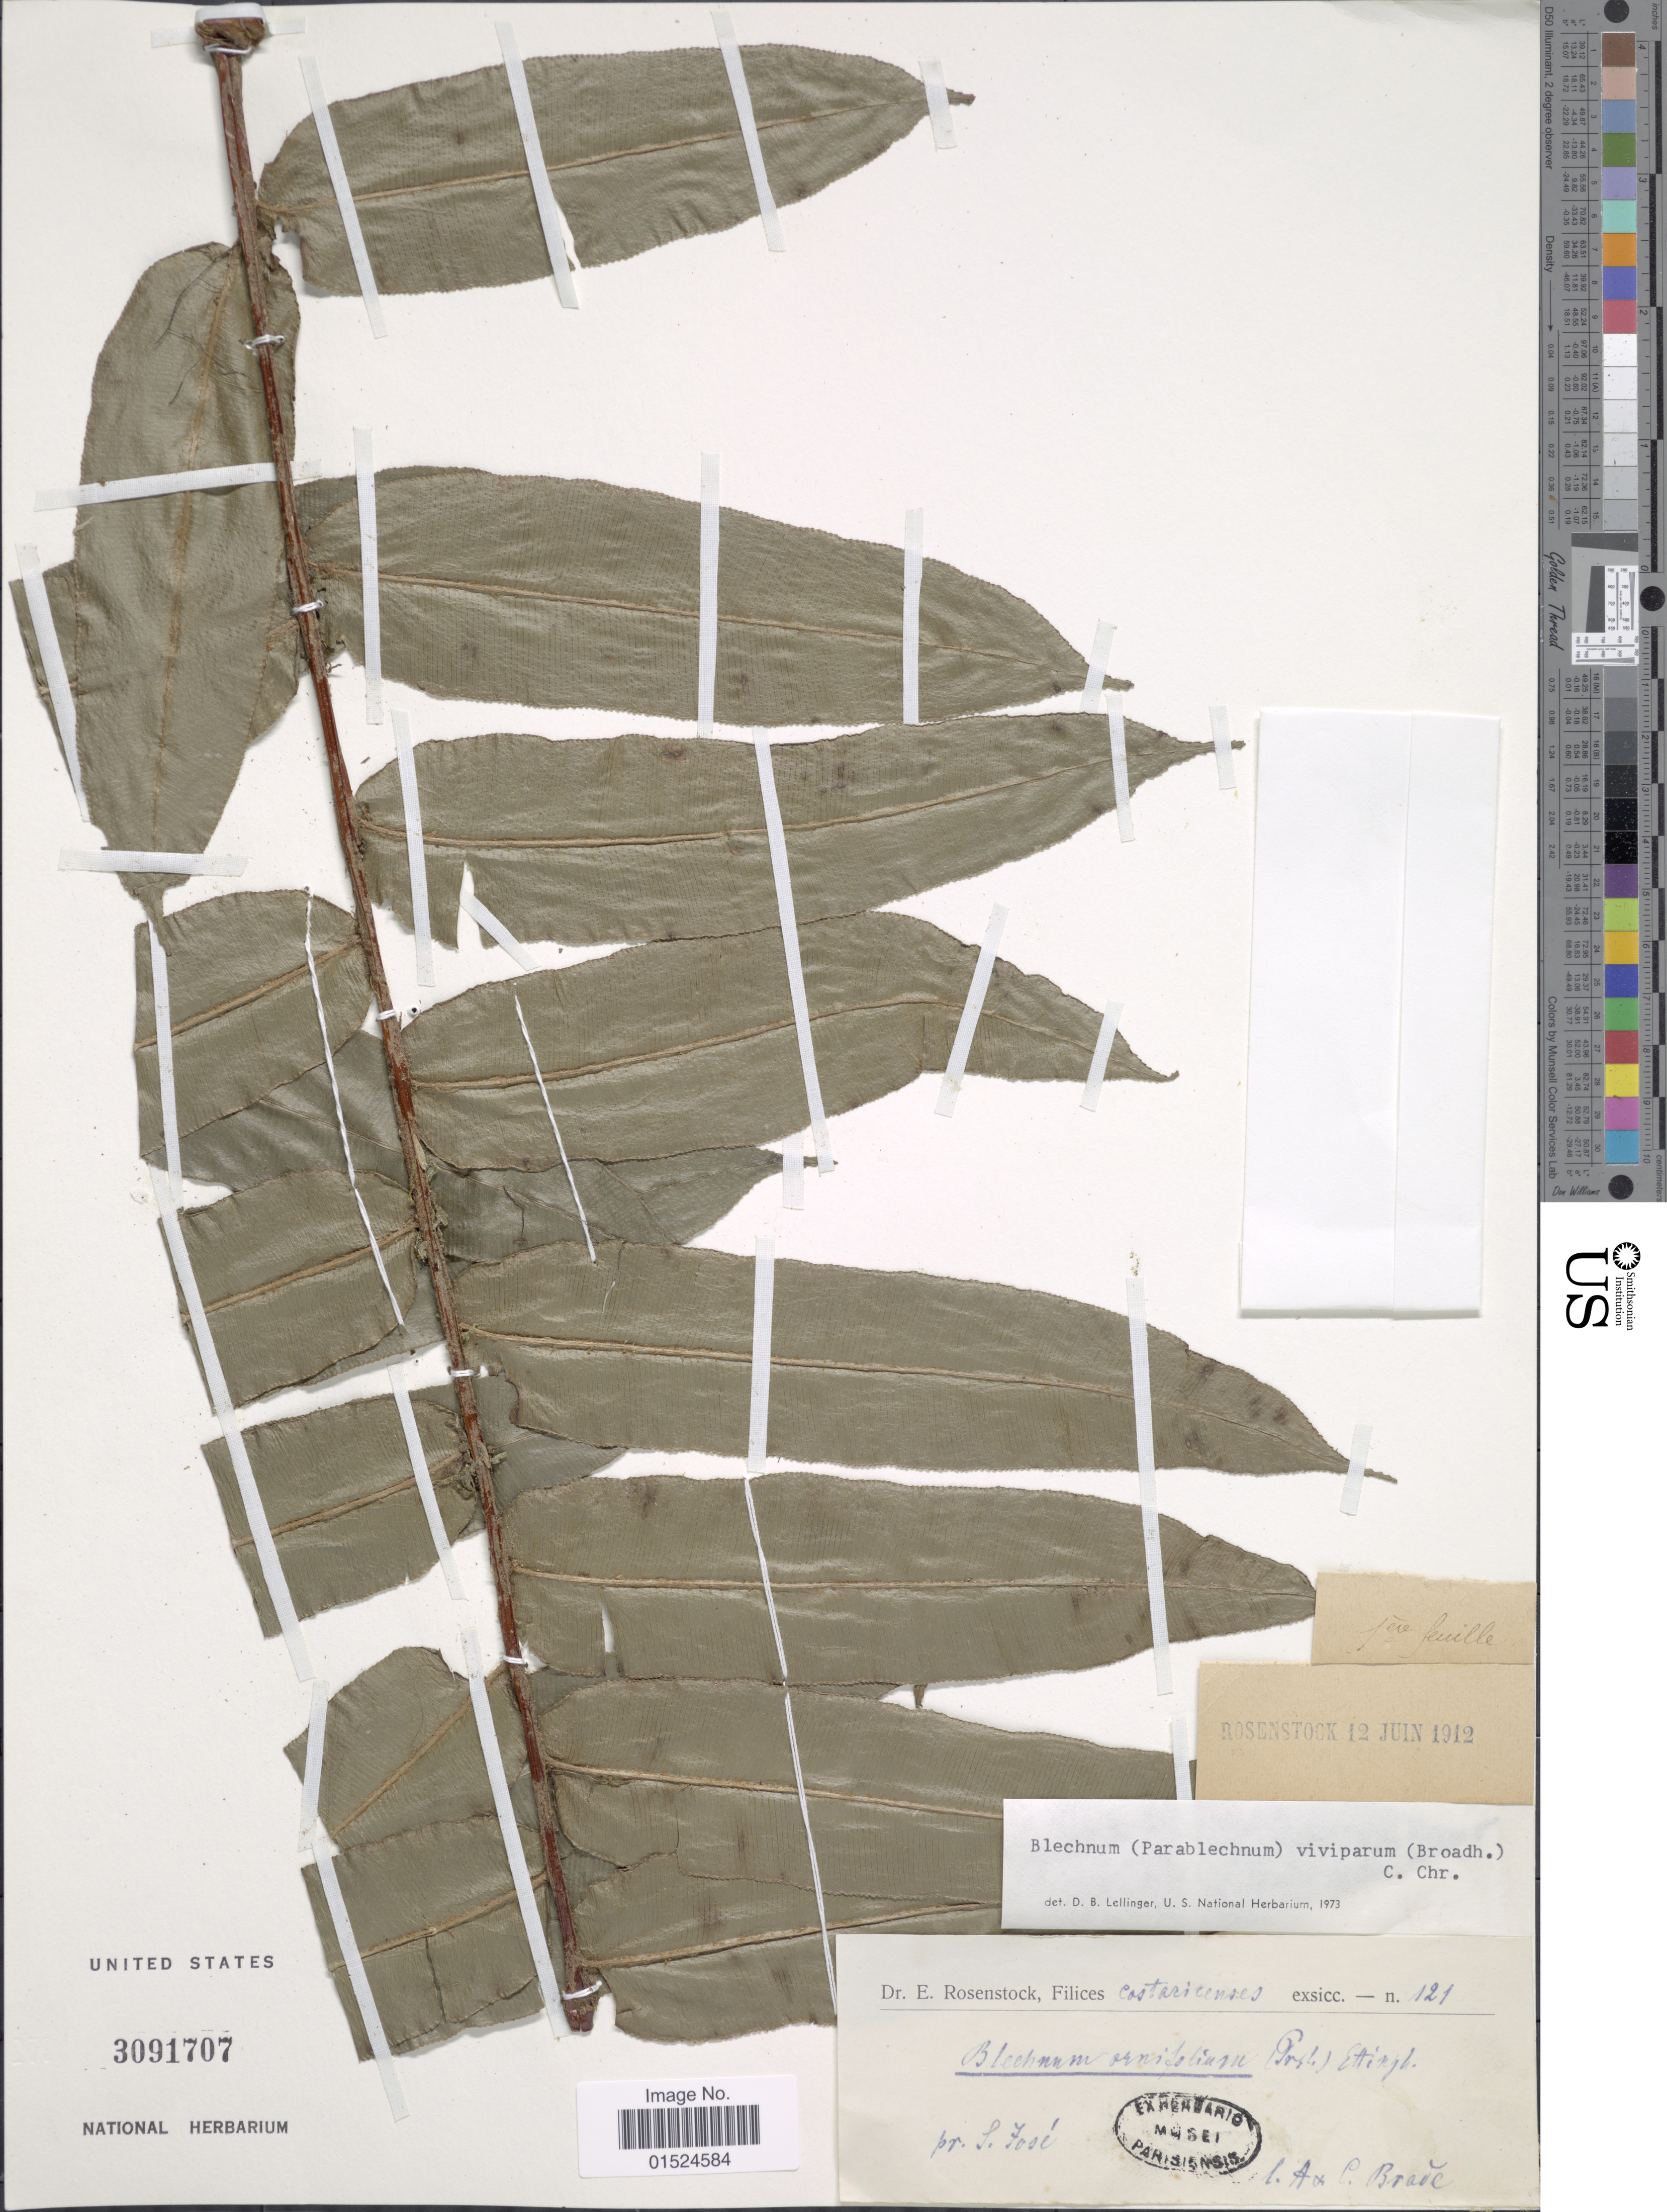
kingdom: Plantae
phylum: Tracheophyta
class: Polypodiopsida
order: Polypodiales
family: Blechnaceae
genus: Blechnum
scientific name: Blechnum viviparum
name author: (Broadh.) C. Chr.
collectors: L. Brade & C. Brade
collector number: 121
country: Costa Rica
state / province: San José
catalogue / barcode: US 3091707